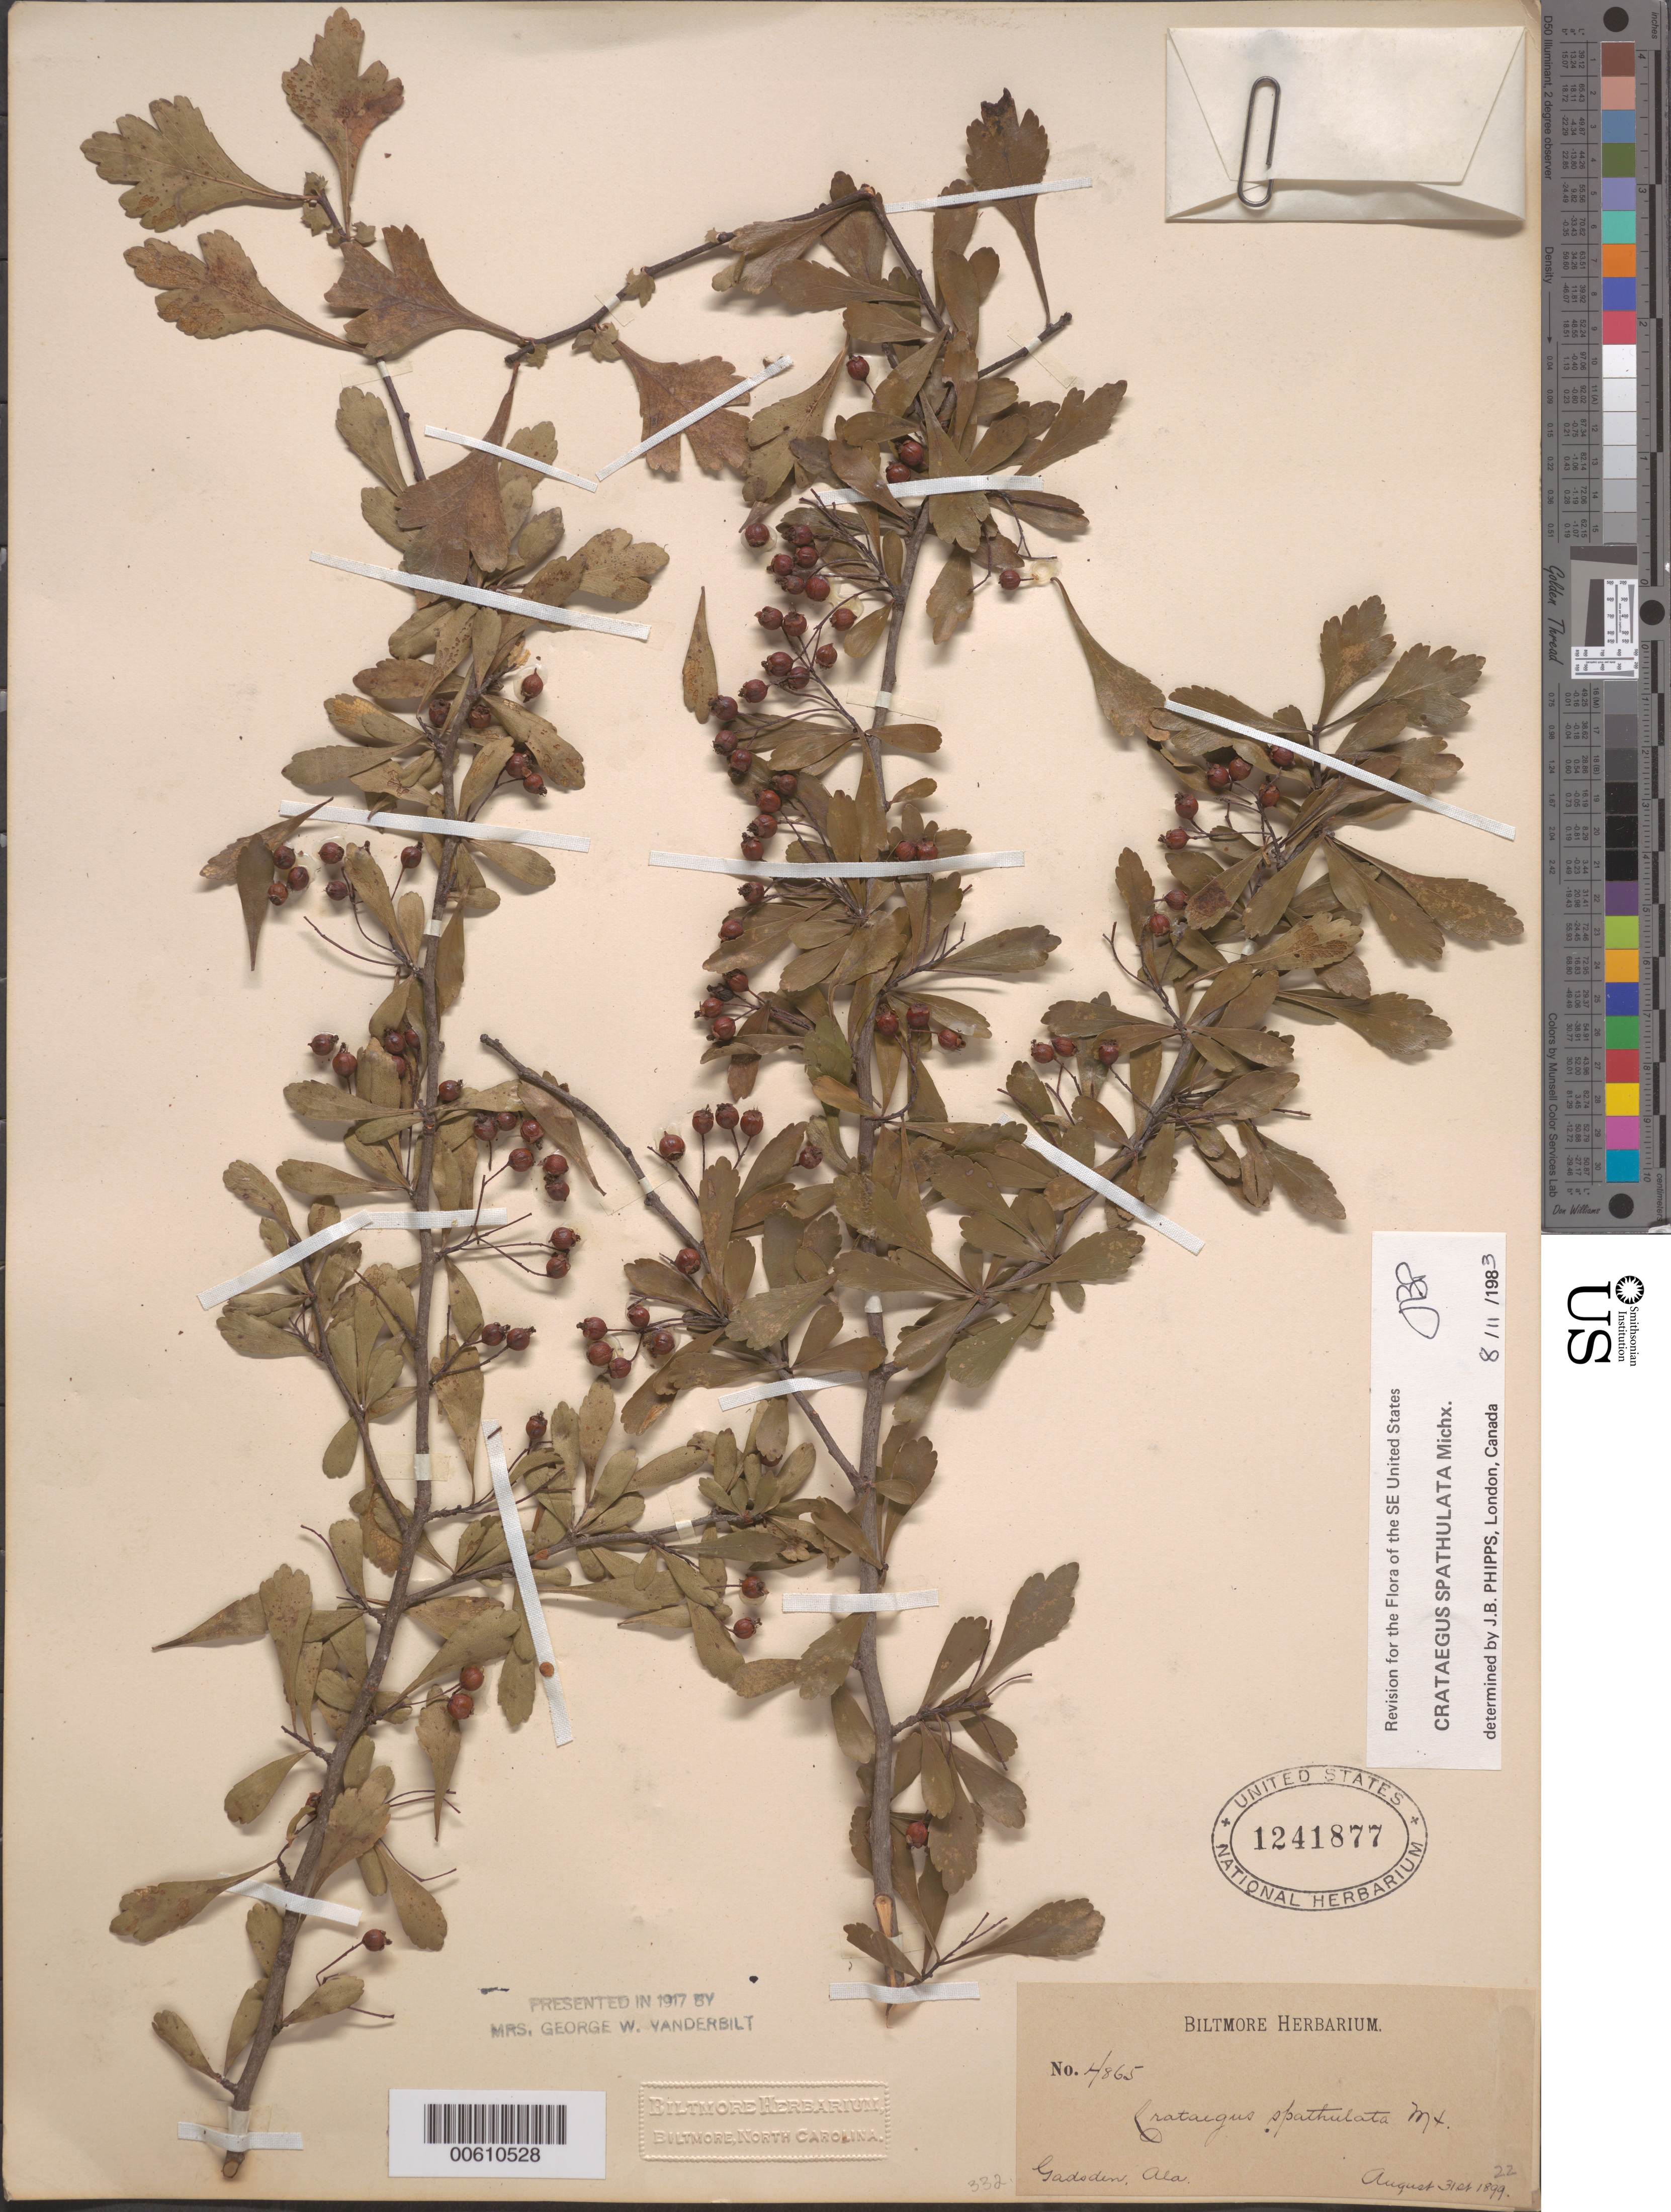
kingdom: Plantae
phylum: Tracheophyta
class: Magnoliopsida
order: Rosales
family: Rosaceae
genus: Crataegus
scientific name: Crataegus spathulata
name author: Michx.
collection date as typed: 31 Aug 1899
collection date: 1899-08-31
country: United States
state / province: Alabama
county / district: Etowah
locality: Gadsden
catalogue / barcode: US 1241877